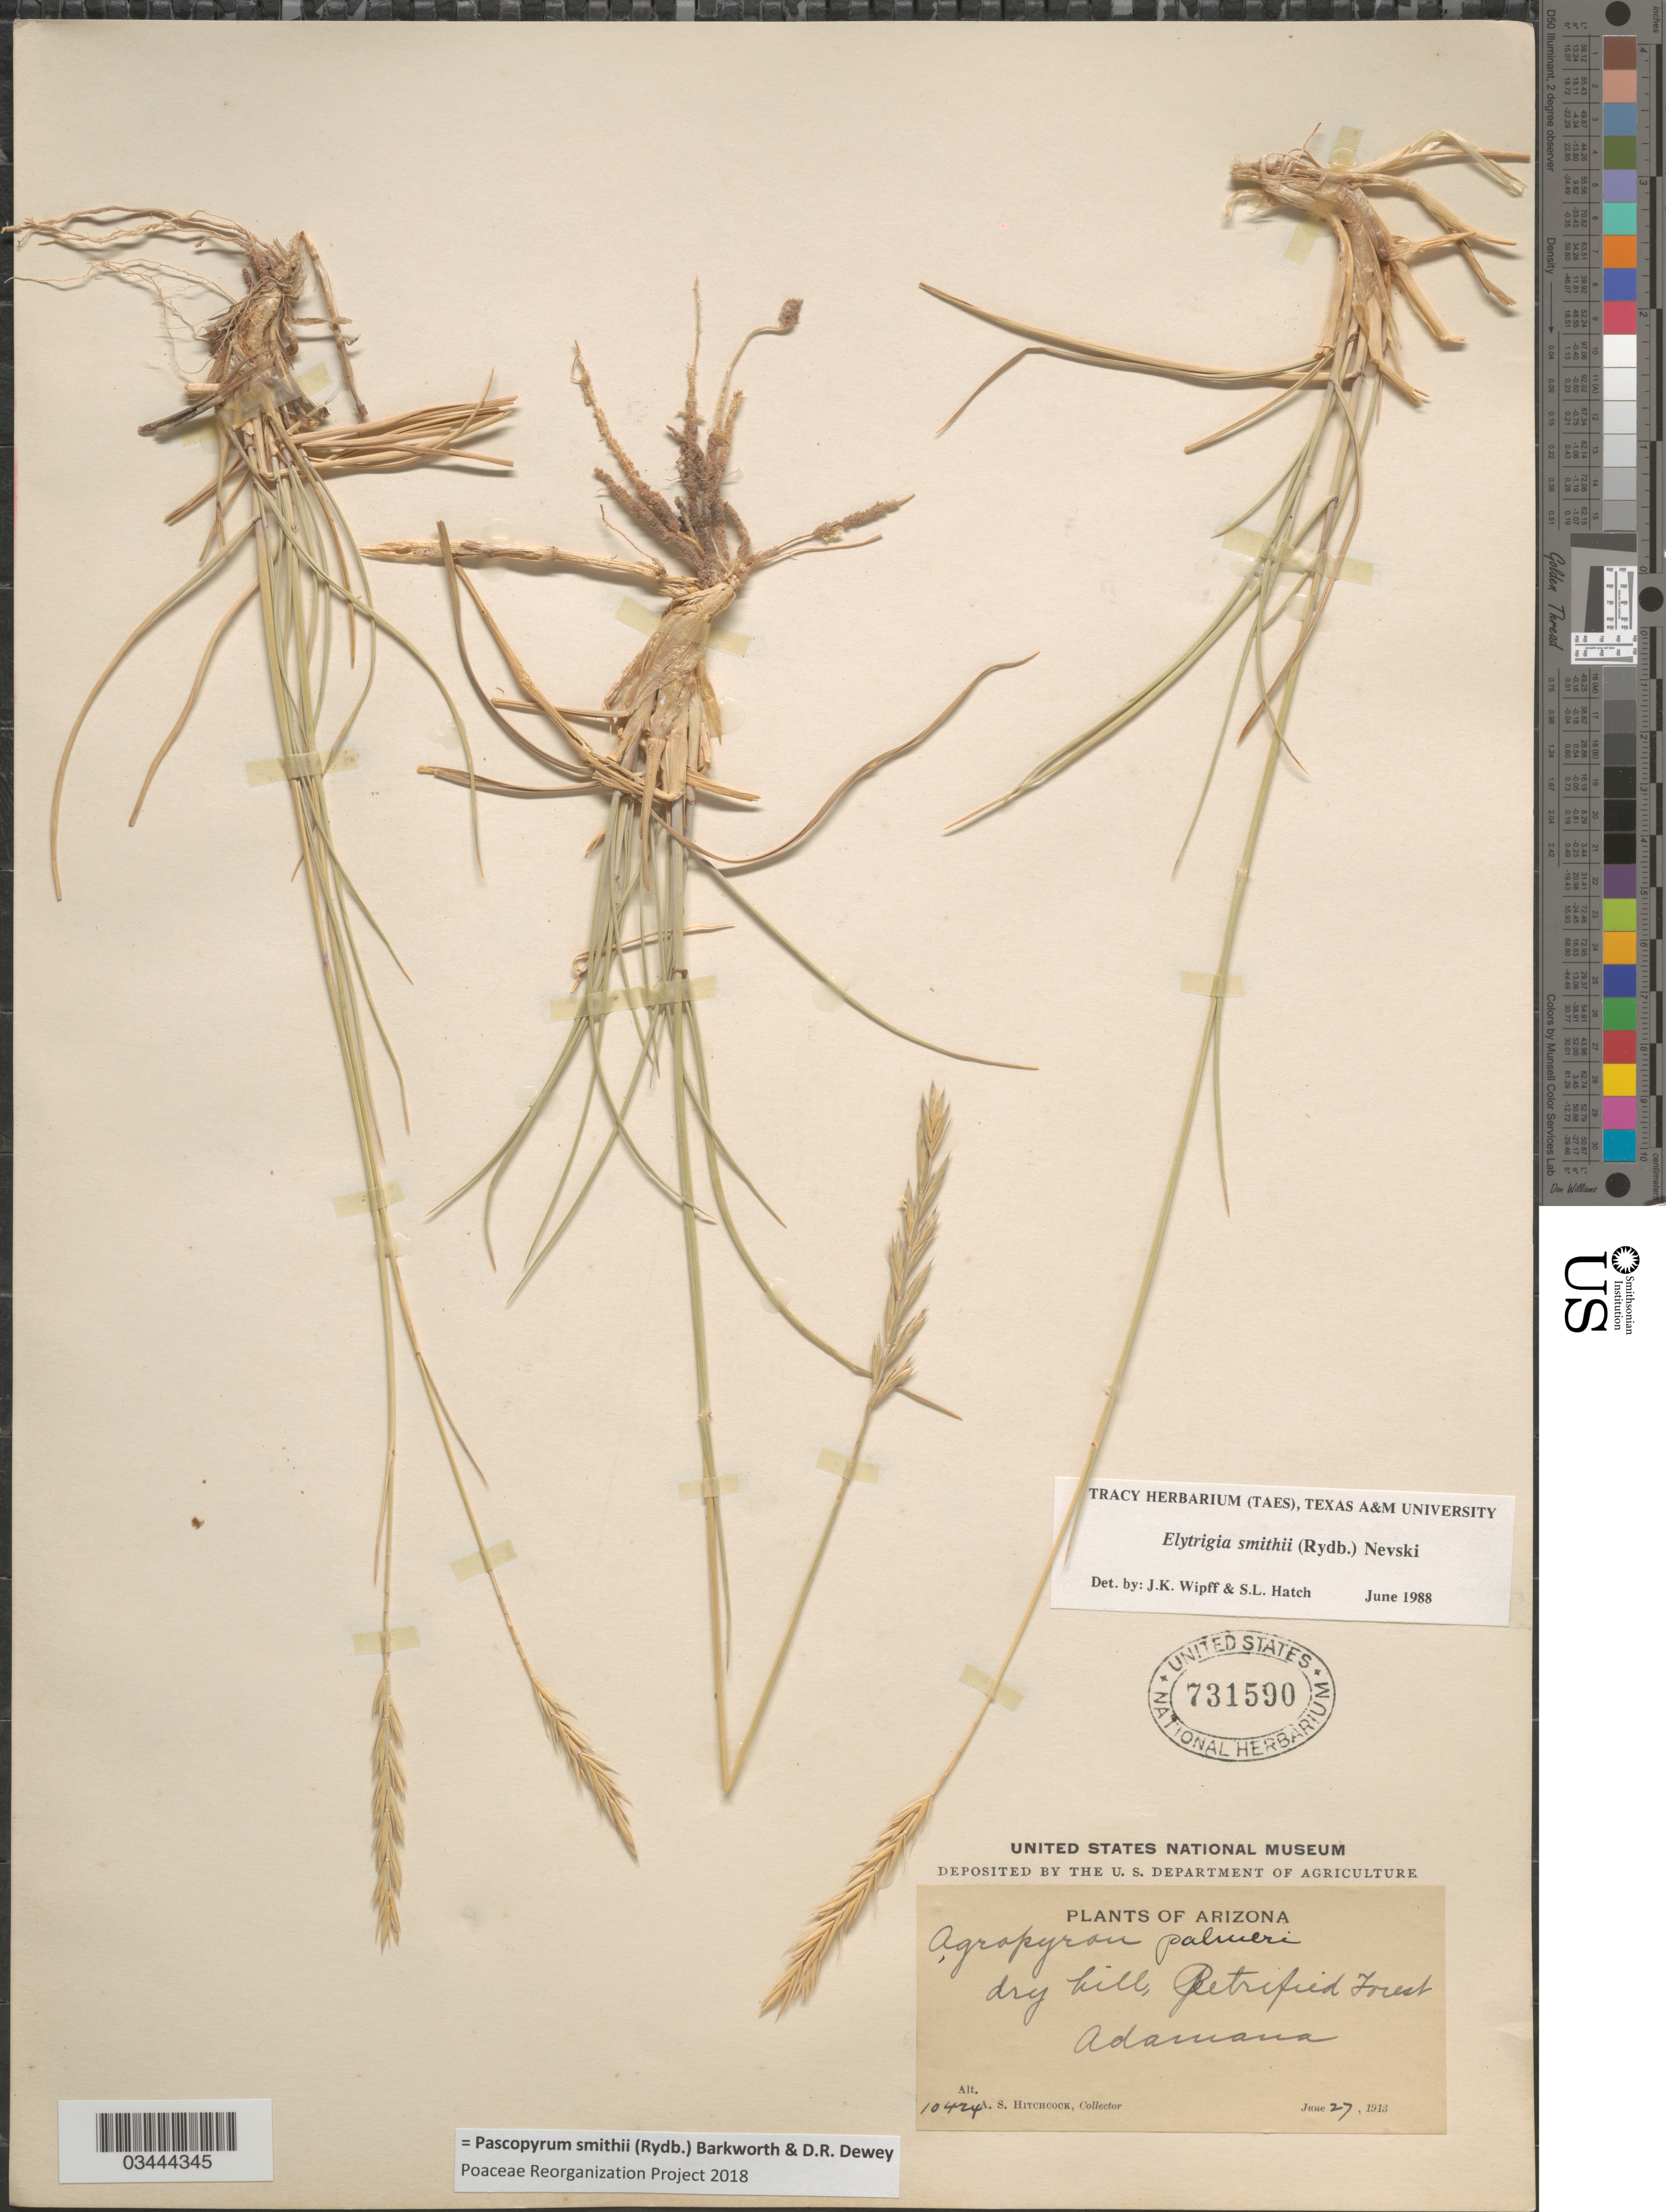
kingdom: Plantae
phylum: Tracheophyta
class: Liliopsida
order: Poales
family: Poaceae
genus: Pascopyrum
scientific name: Pascopyrum smithii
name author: (Rydb.) Barkworth & Dewey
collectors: A. S. Hitchcock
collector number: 10424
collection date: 1913-06-27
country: United States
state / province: Arizona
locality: Dry hill, Petrified Forest, Adamana.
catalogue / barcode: US 731590